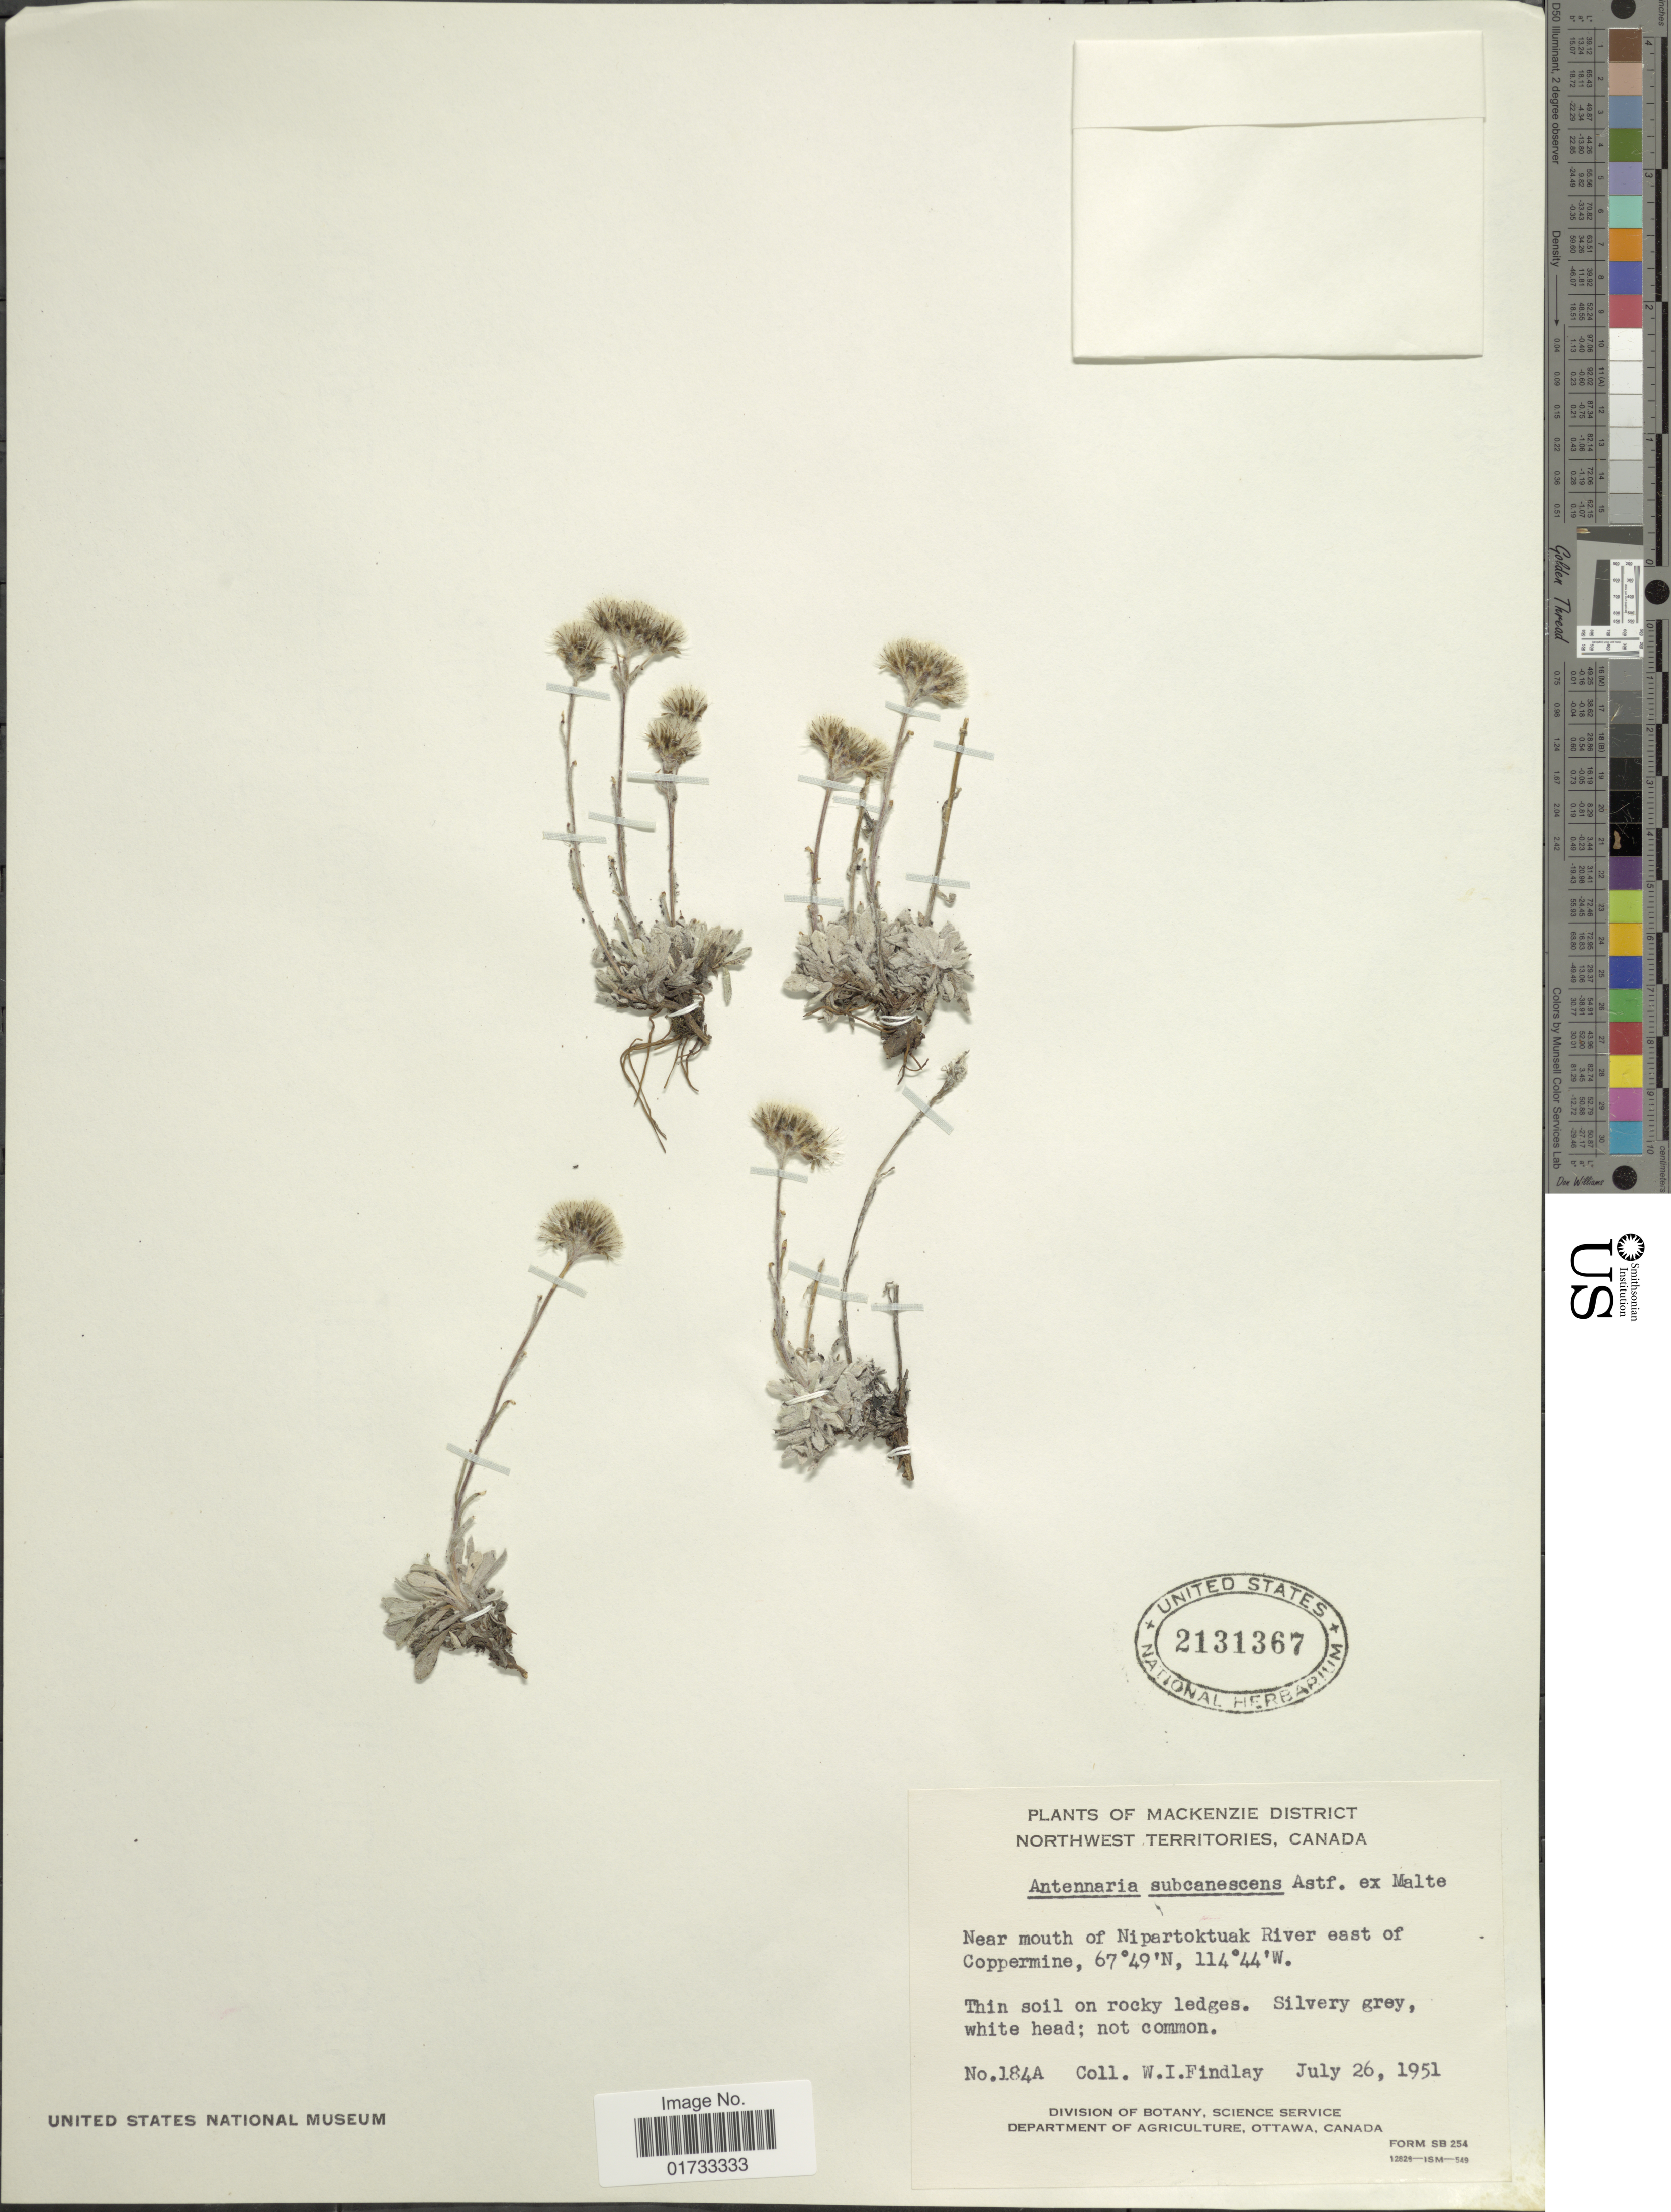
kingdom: Plantae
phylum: Tracheophyta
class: Magnoliopsida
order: Asterales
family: Asteraceae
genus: Antennaria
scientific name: Antennaria subcanescens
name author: Ostenf. ex Malte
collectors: W. Findlay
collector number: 184A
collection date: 1951-07-26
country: Canada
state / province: Northwest Territories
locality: Mackenzie District, near mouth of Nipartoktuak River east of Coppermine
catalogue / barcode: US 2131367